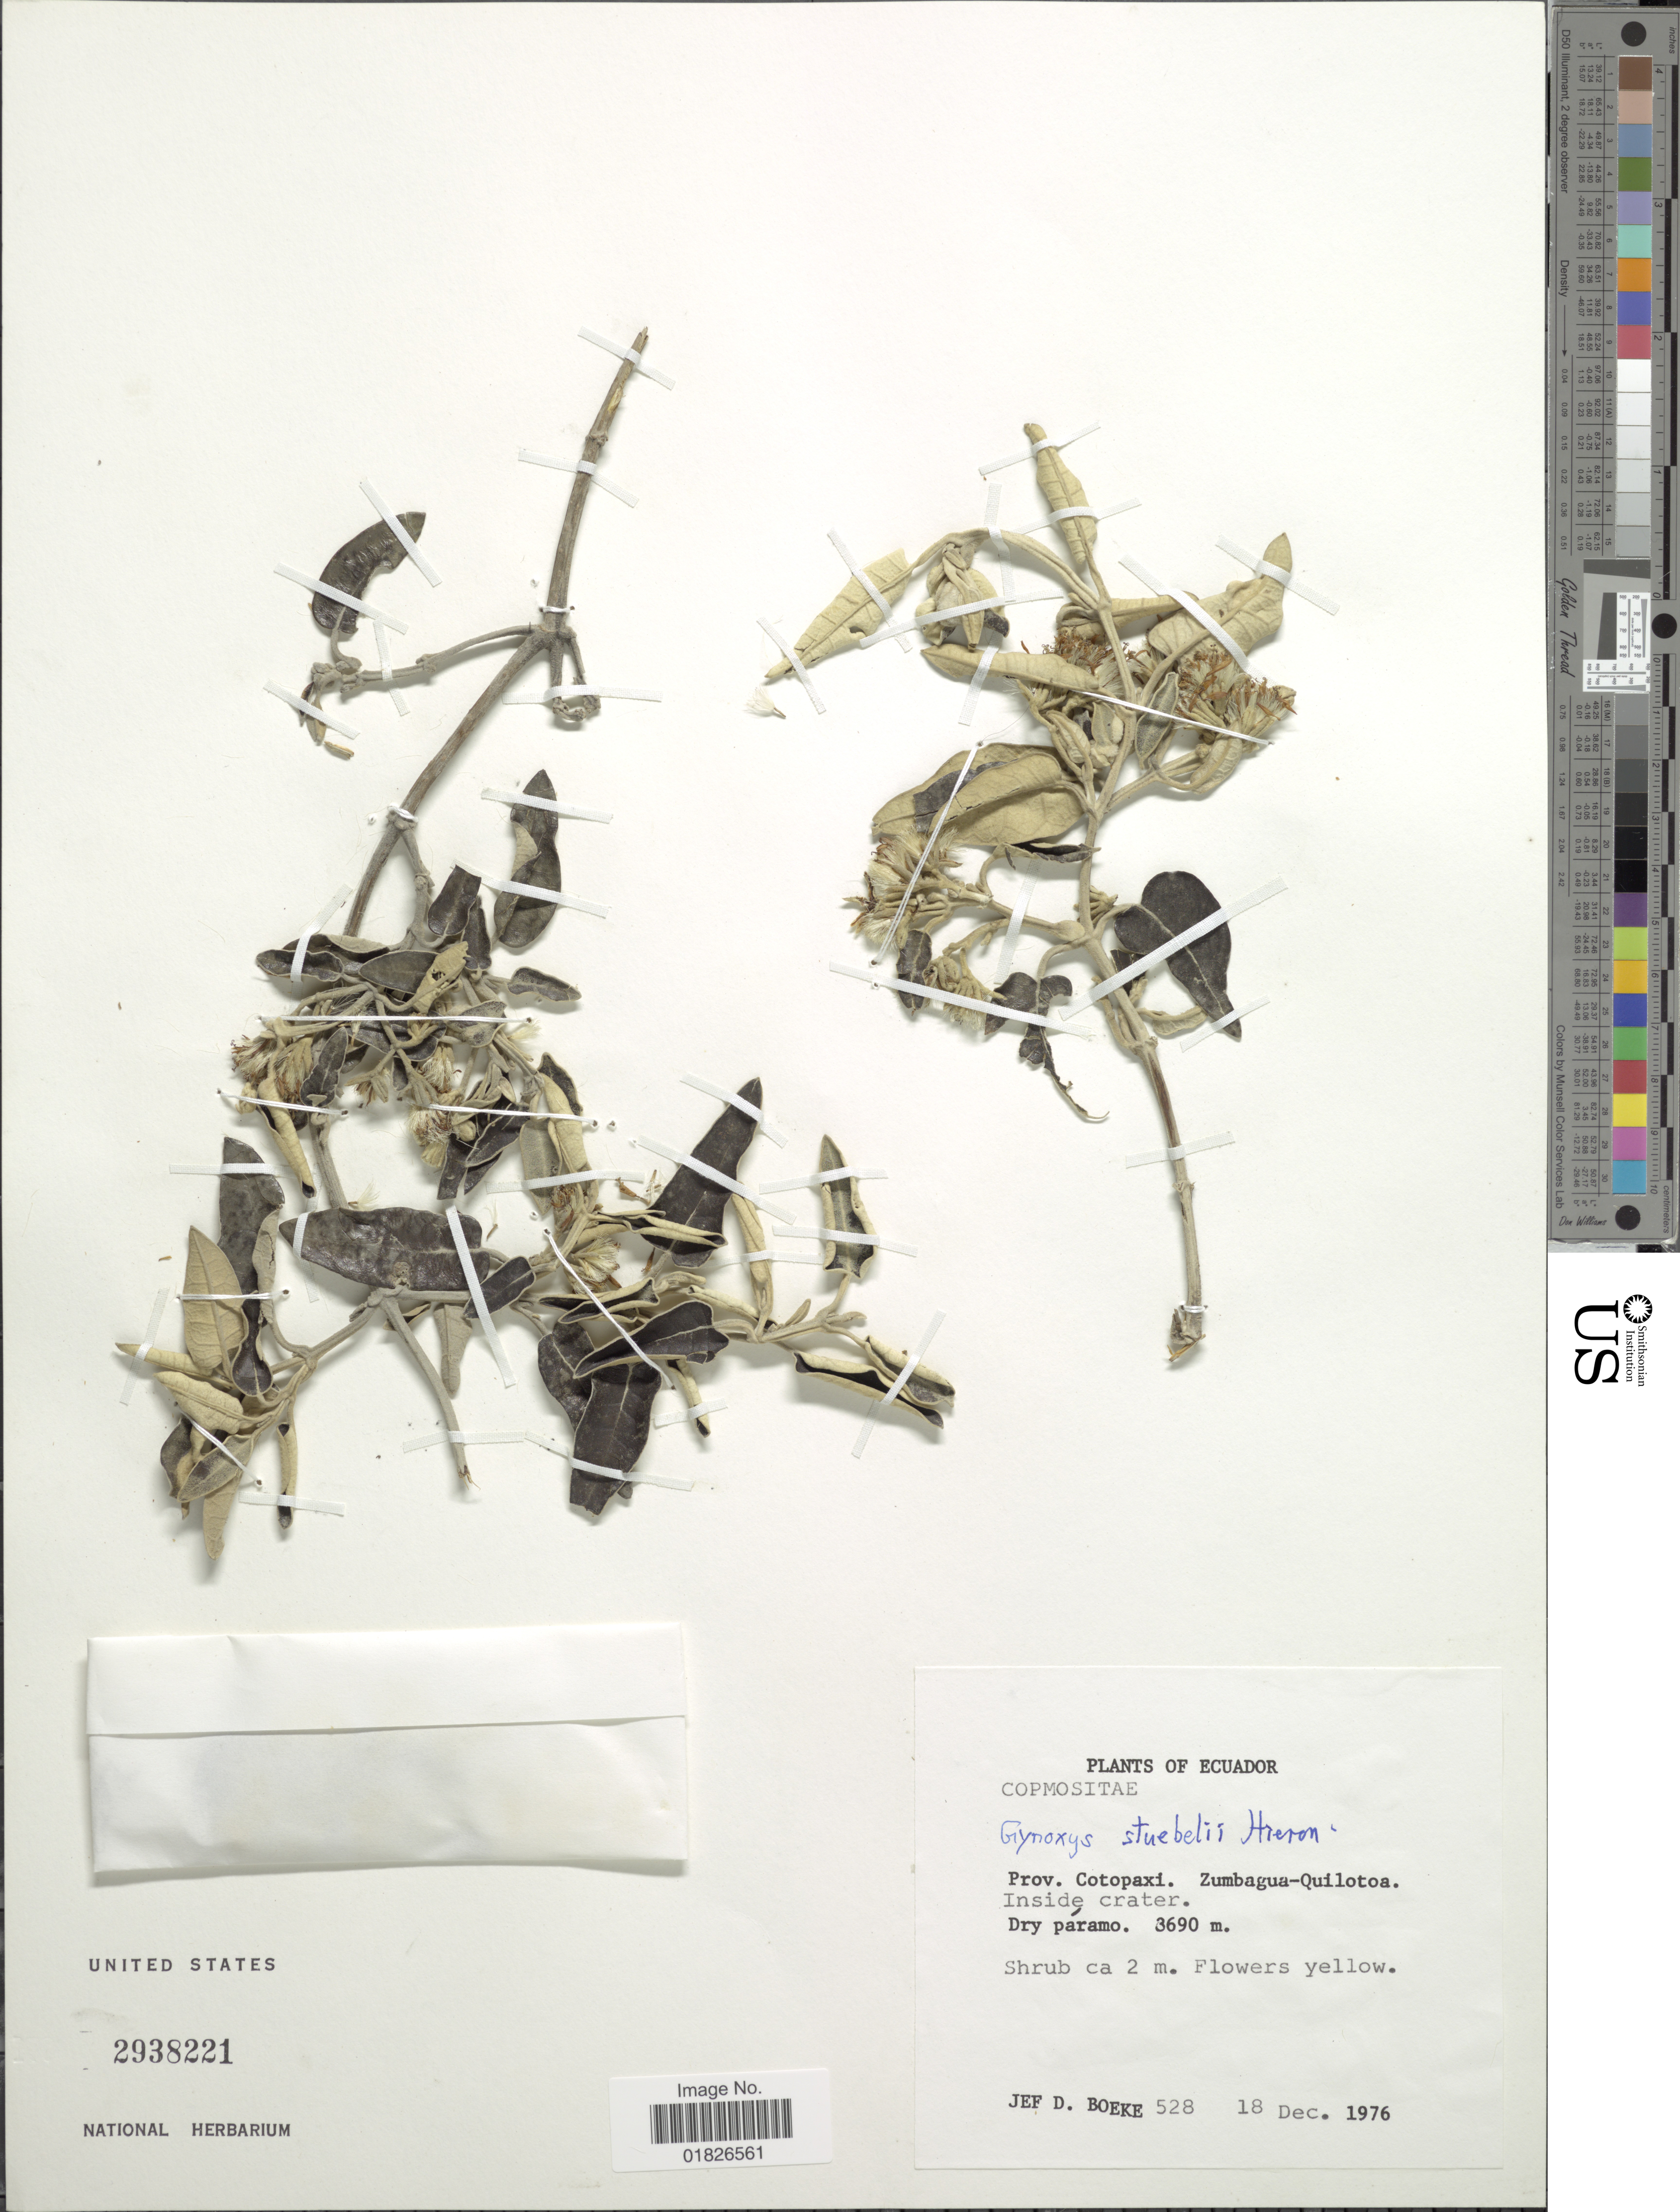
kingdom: Plantae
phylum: Tracheophyta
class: Magnoliopsida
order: Asterales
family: Asteraceae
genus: Gynoxys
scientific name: Gynoxys steubelii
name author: Hieron.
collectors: J. D. Boeke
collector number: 528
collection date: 1976-12-18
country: Ecuador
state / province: Cotopaxi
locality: Zumbagua-Quilotosa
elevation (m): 3690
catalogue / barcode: US 2938221